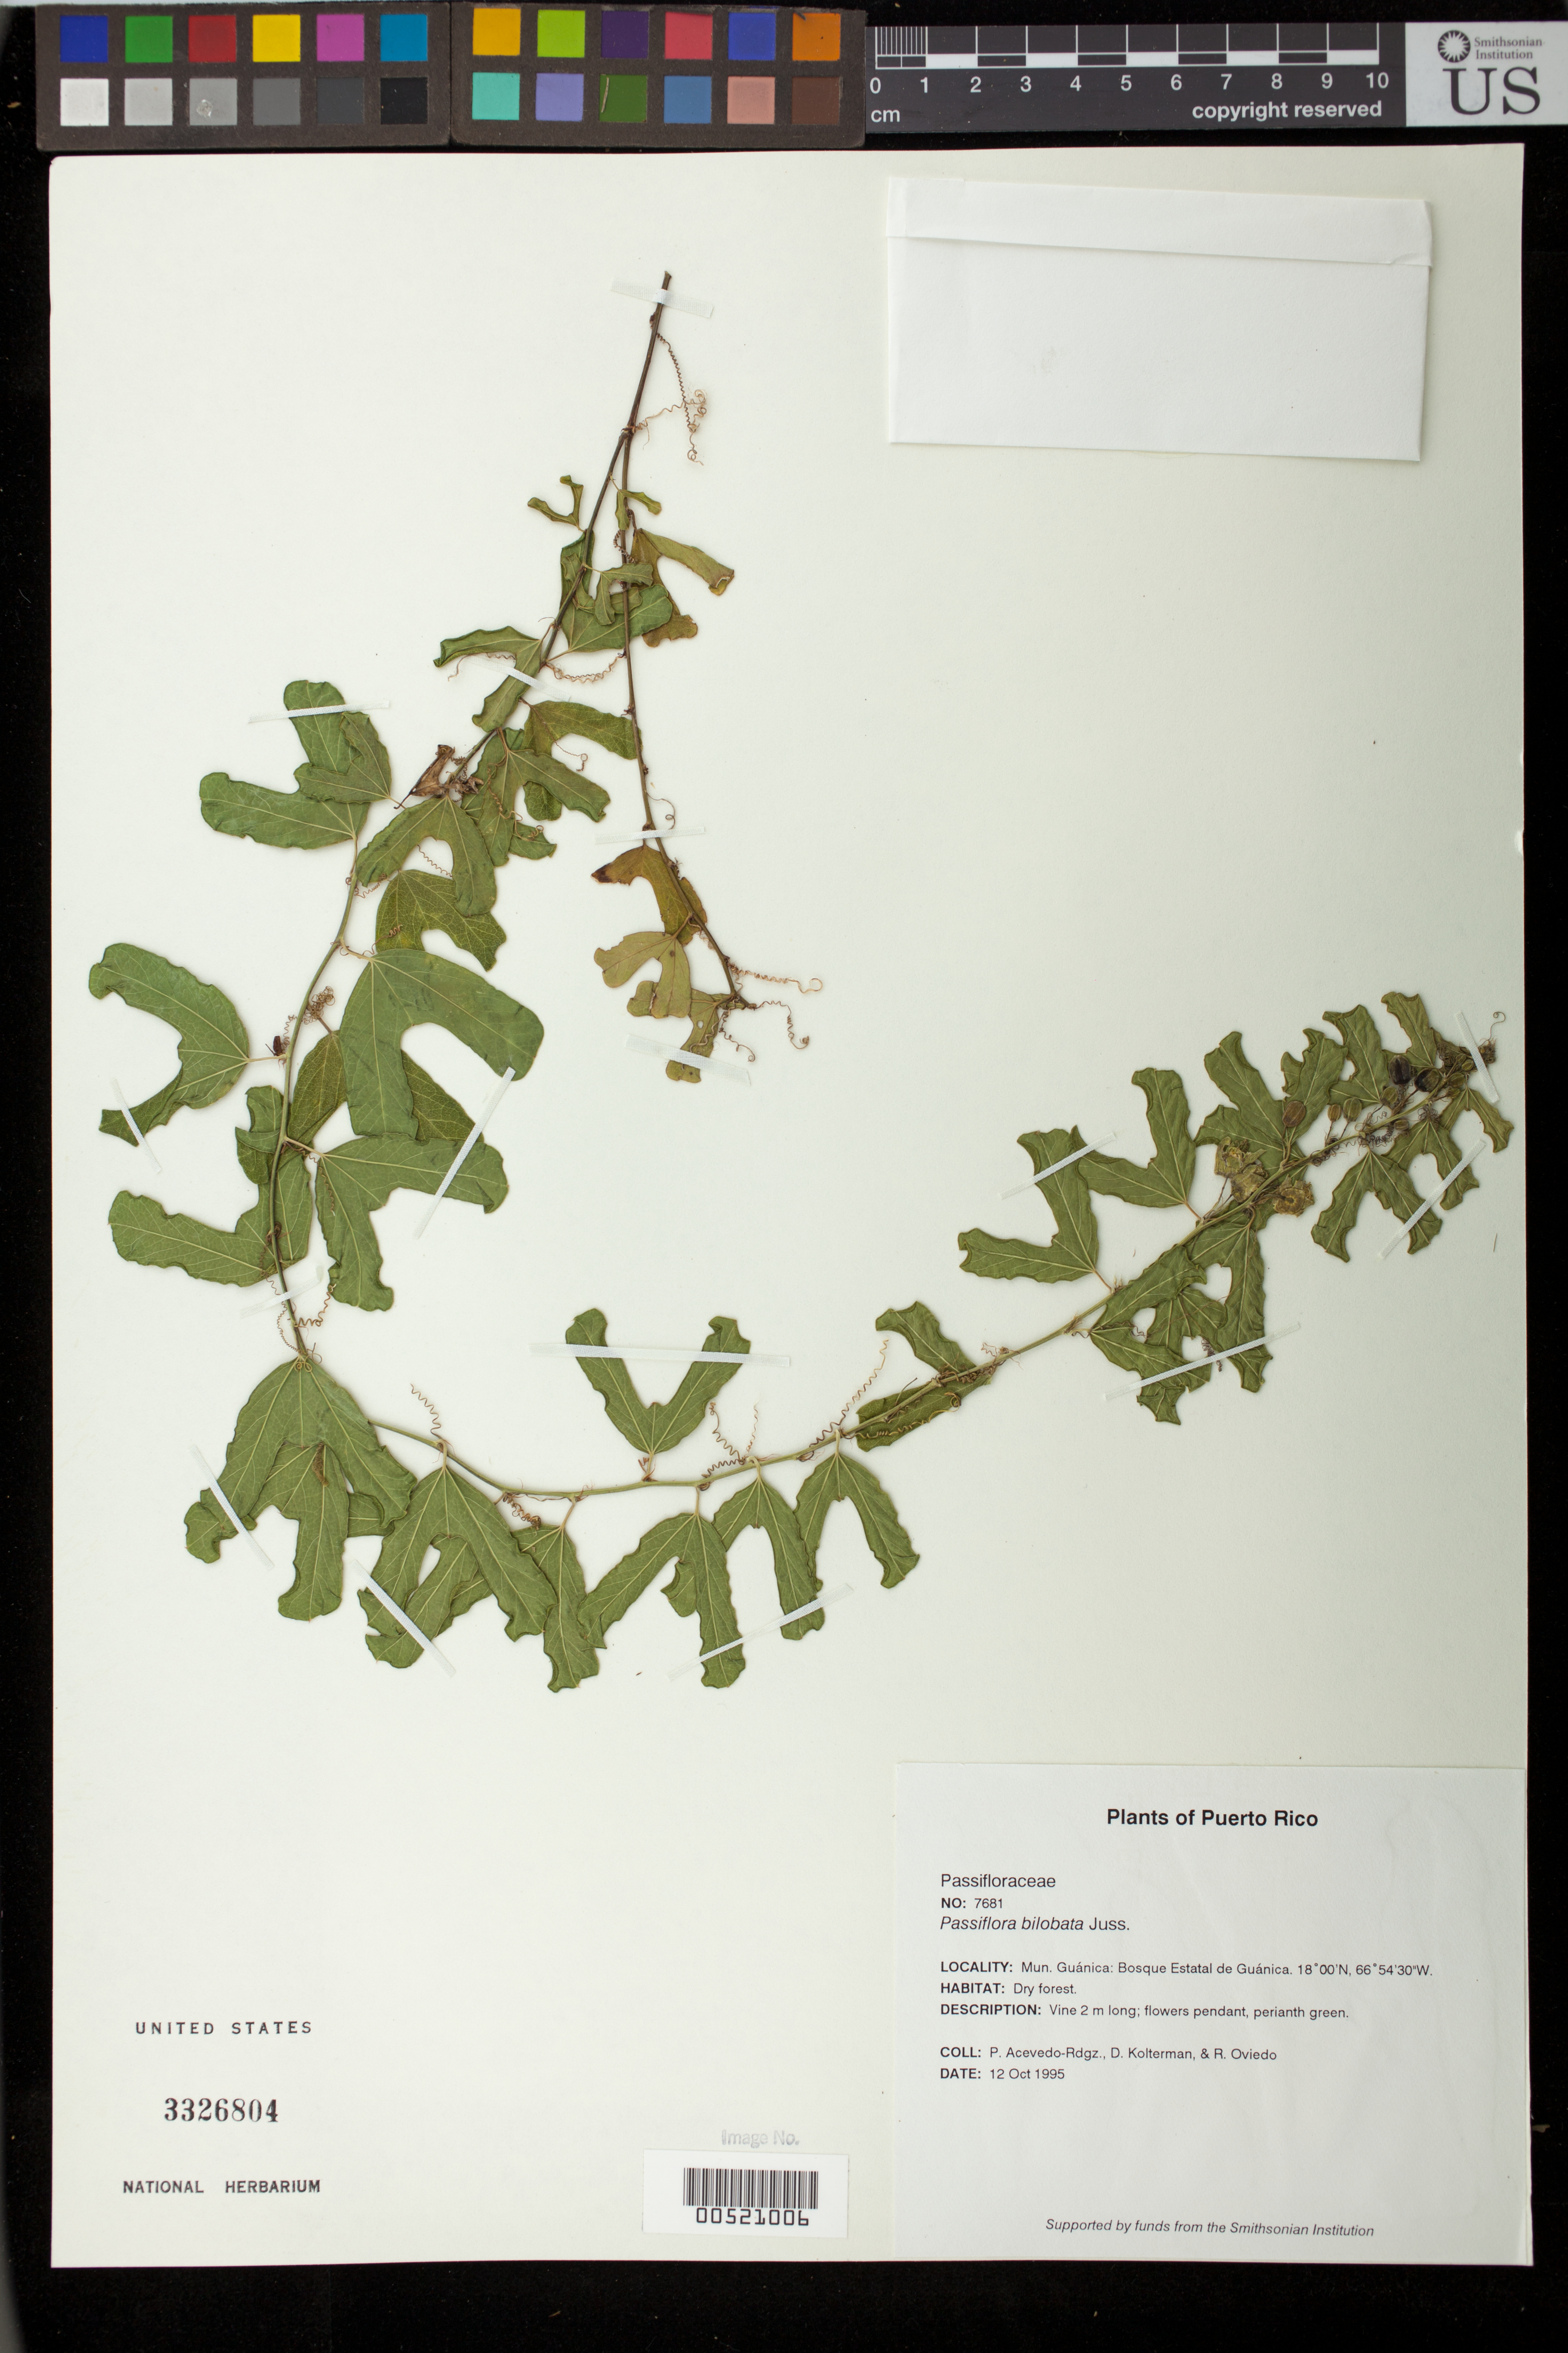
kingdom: Plantae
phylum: Tracheophyta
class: Magnoliopsida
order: Malpighiales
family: Passifloraceae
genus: Passiflora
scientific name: Passiflora bilobata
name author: Juss.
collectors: P. Acevedo-Rodr., D. Kolterman & R. Oviedo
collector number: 7681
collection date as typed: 12 Oct 1995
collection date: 1995-10-12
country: Puerto Rico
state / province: Guánica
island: Puerto Rico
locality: Guánica; Bosque Estatal de Guánica; along road 334, a few km from the Ranger's station.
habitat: Dry forest.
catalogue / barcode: US 3326804